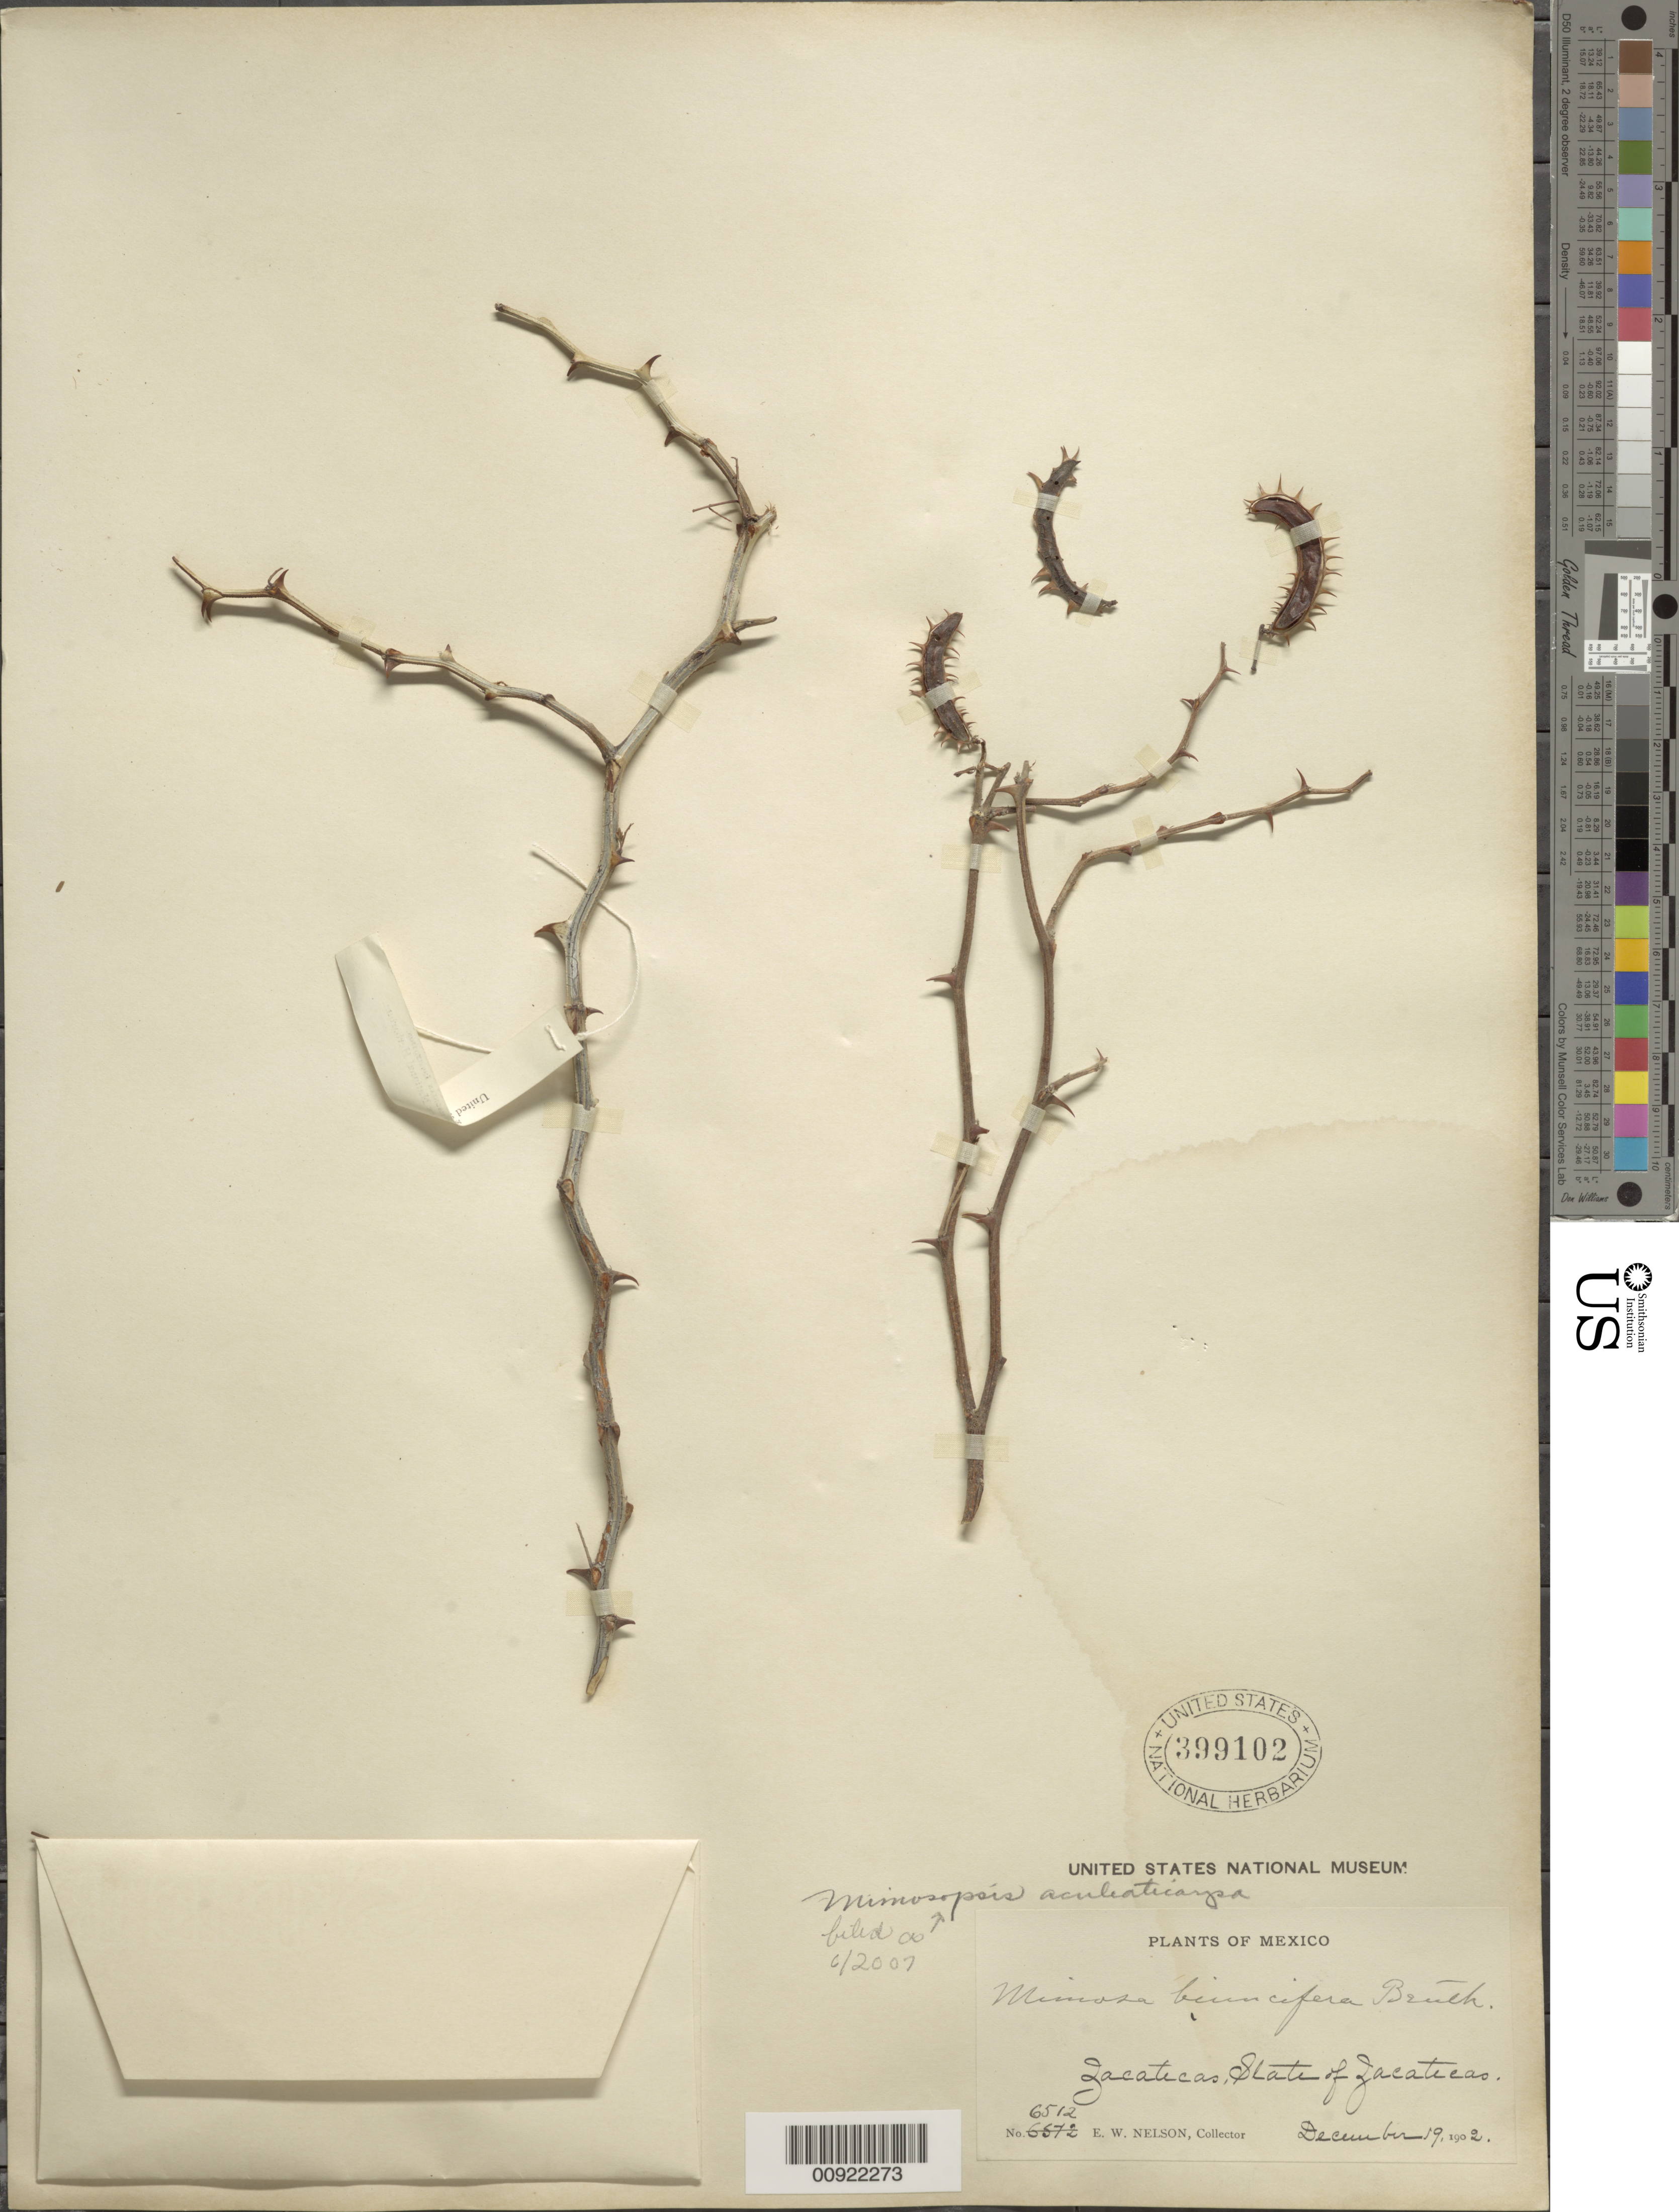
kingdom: Plantae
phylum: Tracheophyta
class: Magnoliopsida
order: Fabales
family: Fabaceae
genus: Mimosa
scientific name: Mimosa aculeaticarpa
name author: Ortega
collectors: E. W. Nelson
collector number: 6512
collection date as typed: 19 Dec 1902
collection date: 1902-12-19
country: Mexico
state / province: Zacatecas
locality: Zacatecas, State of Zacatecas.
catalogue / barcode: US 399102